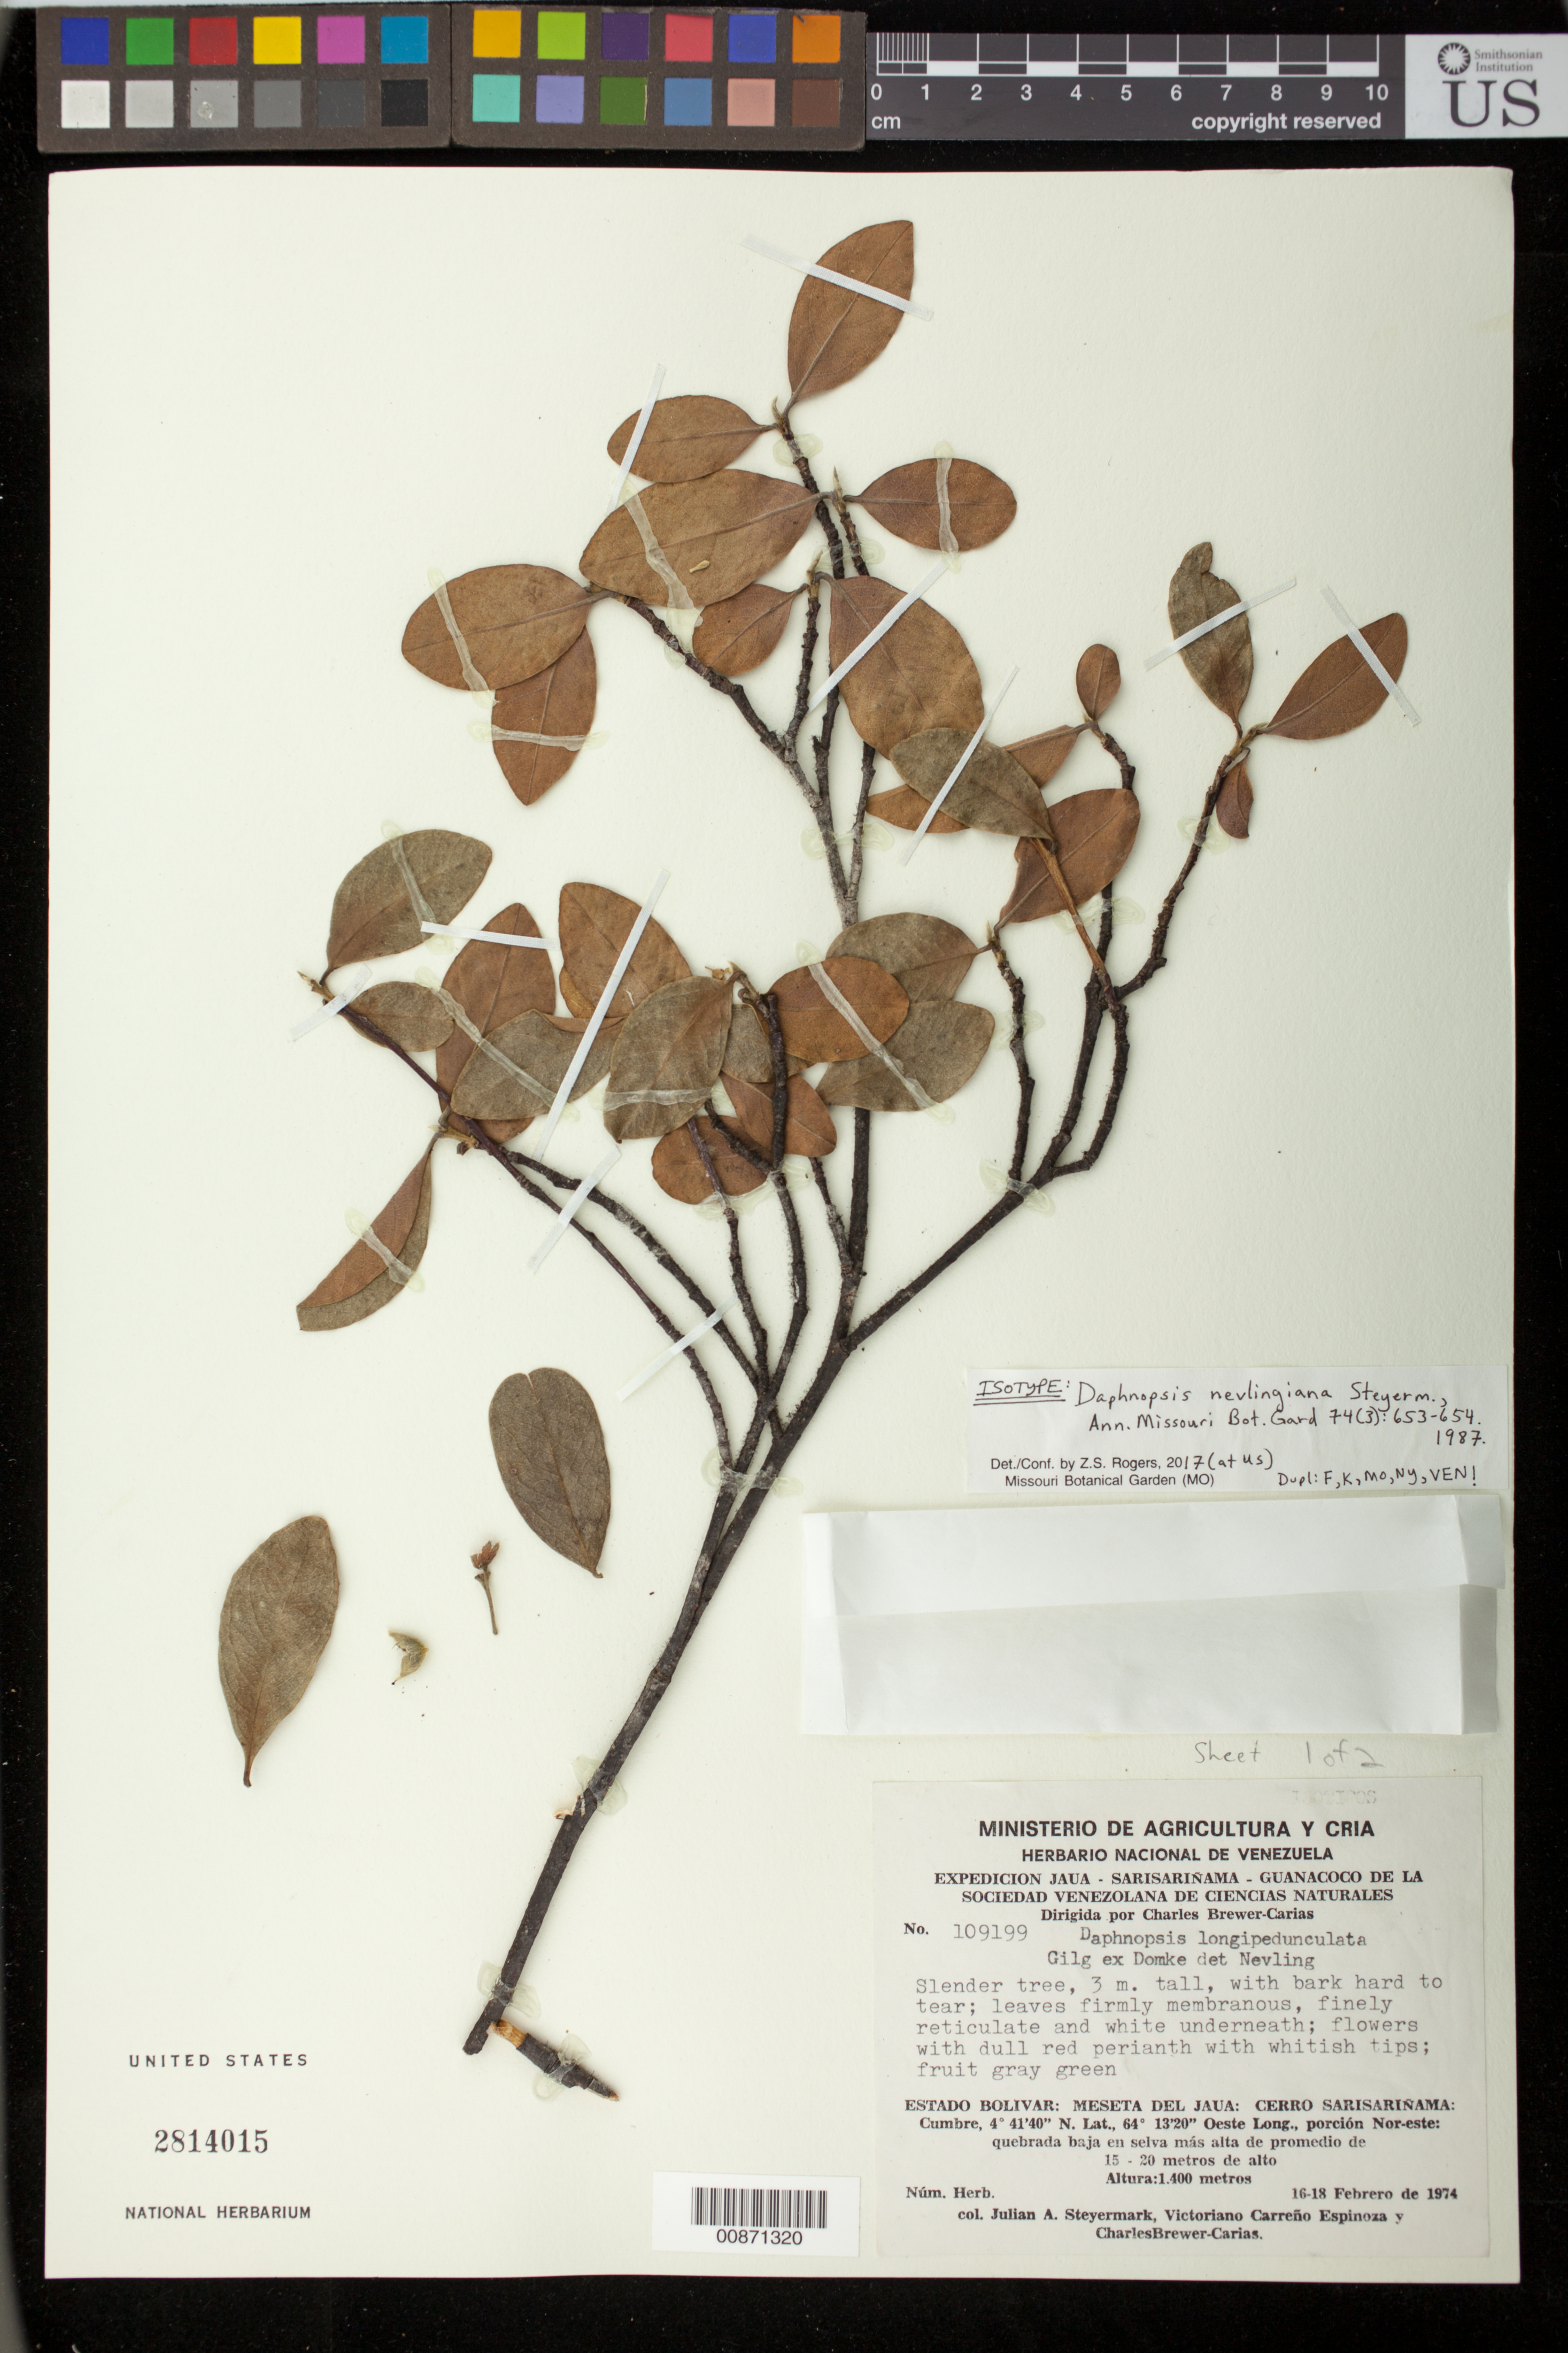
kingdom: Plantae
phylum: Tracheophyta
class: Magnoliopsida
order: Malvales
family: Thymelaeaceae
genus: Daphnopsis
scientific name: Daphnopsis nevlingiana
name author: Steyerm.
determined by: Rogers, Z. S.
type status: Isotype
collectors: J. Steyermark, V. Carreño E. & C. Brewer-Carias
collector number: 109199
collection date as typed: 16-Feb-74 to 18-Feb-74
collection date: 1974-02-16/1974-02-18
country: Venezuela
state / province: Bolívar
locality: Meseta del Jaua: Cerro Sarisariñama, cumbre, porcion NE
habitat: Quebrada baja en selva mas alta de promedio de 15-20 m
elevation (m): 1400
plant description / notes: Specimen is annotated "Sheet 1 of 2" (with USNH 2813838 "Sheet 2 of 2") but the two sheets are not obviously two parts of a single specimen.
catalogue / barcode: US 2814015